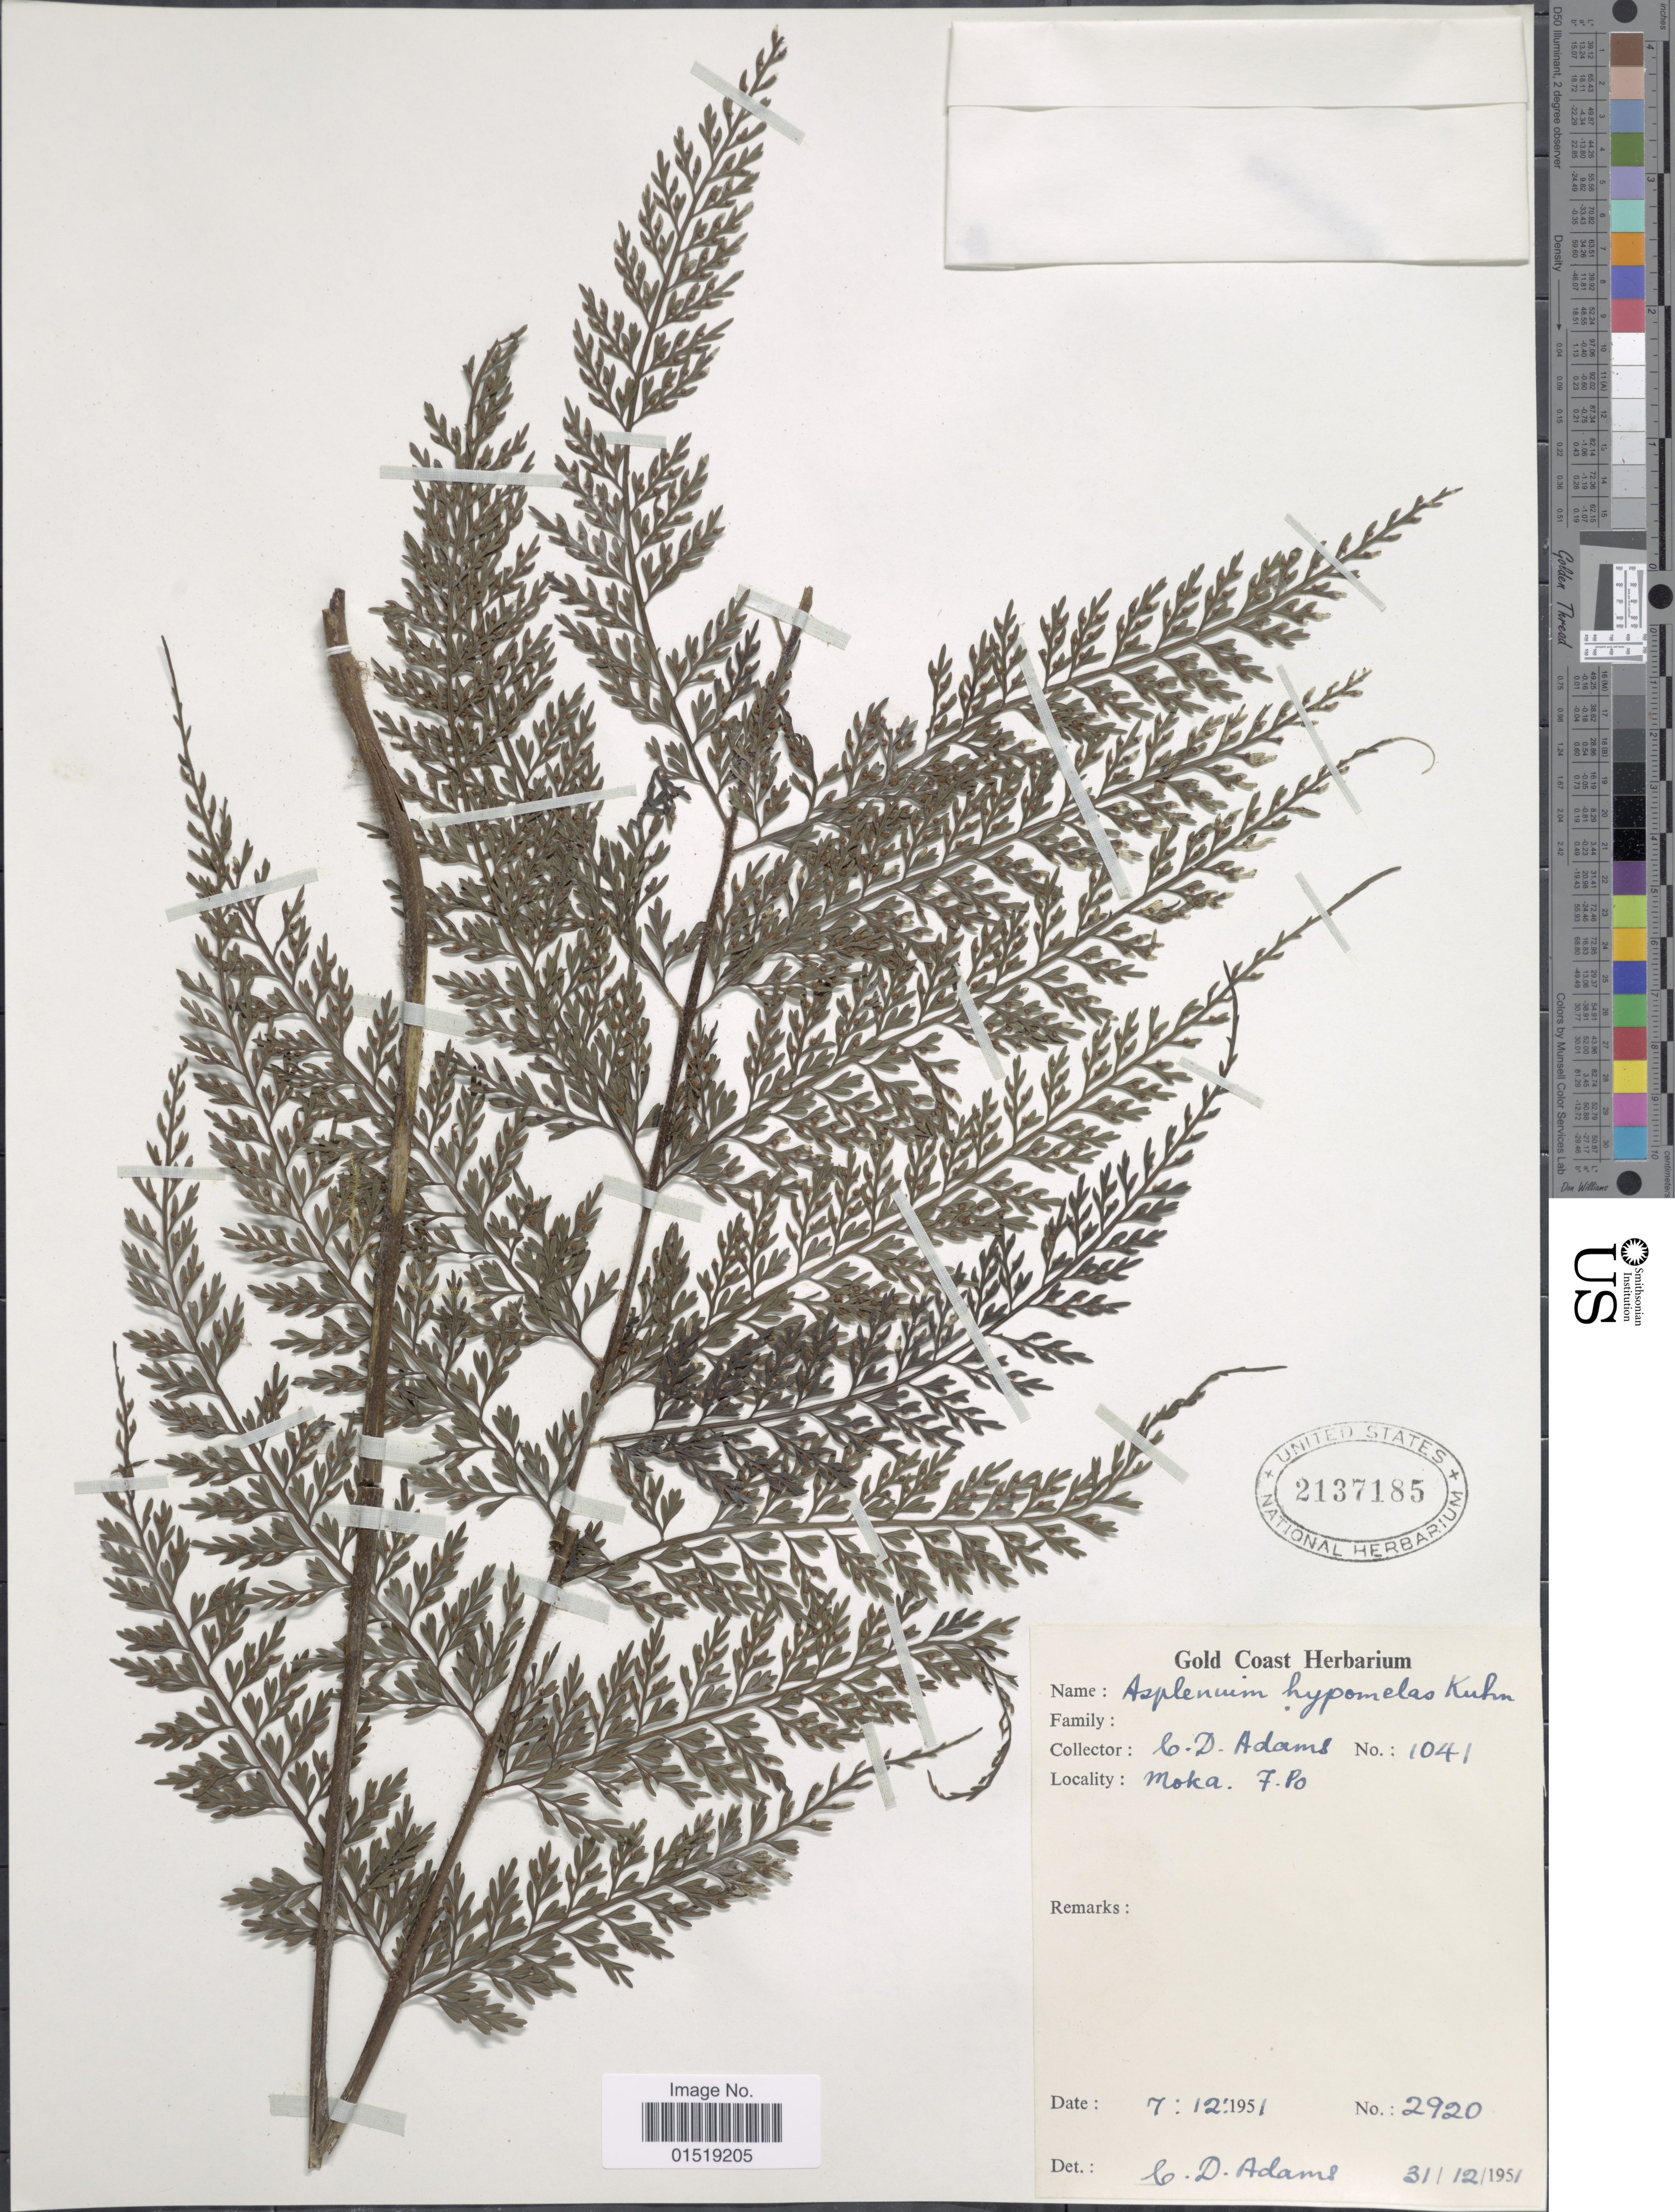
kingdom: Plantae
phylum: Tracheophyta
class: Polypodiopsida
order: Polypodiales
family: Aspleniaceae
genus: Asplenium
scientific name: Asplenium hypomelas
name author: Kuhn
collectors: C. D. Adams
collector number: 1041/2920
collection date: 1951-12-07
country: Ghana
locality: Moka. 7.Po.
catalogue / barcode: US 2137185